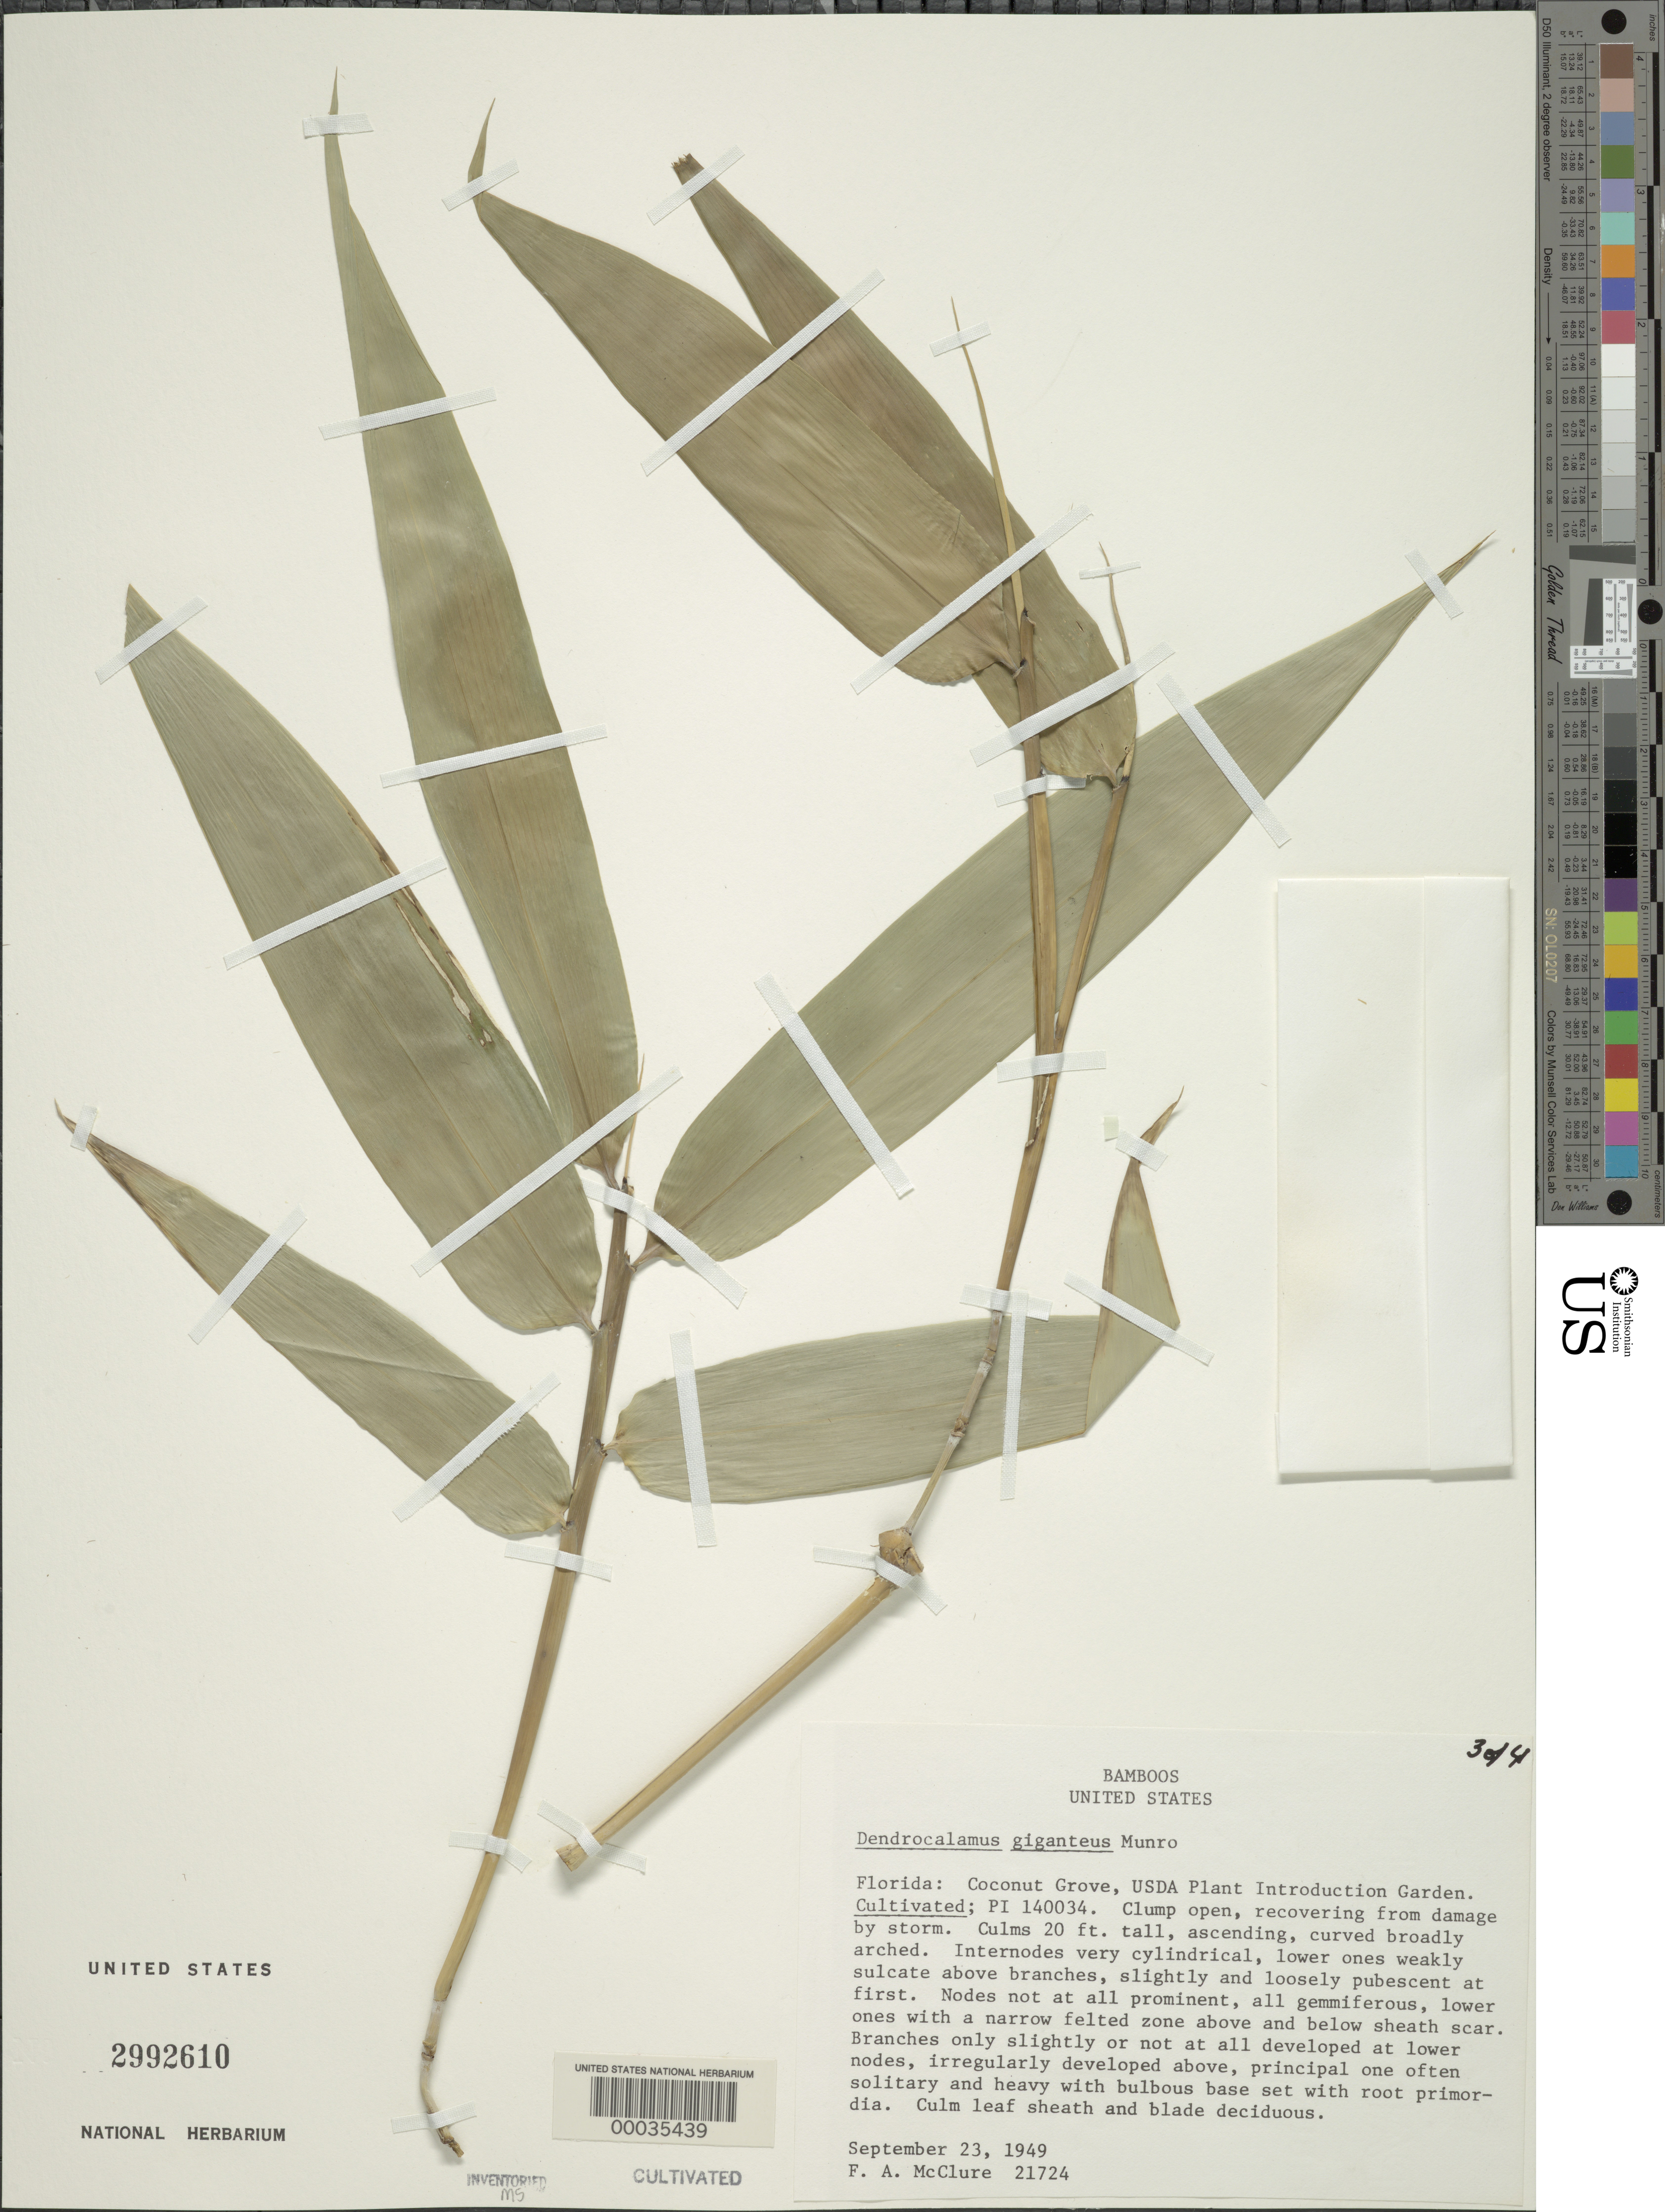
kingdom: Plantae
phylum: Tracheophyta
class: Liliopsida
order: Poales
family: Poaceae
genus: Dendrocalamus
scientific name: Dendrocalamus giganteus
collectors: F. A. McClure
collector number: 21724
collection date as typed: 23 Sep 1949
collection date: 1949-09-23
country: United States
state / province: Florida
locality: U.s.d.a. plant introduction garden-coconut grove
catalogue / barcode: US 2992610